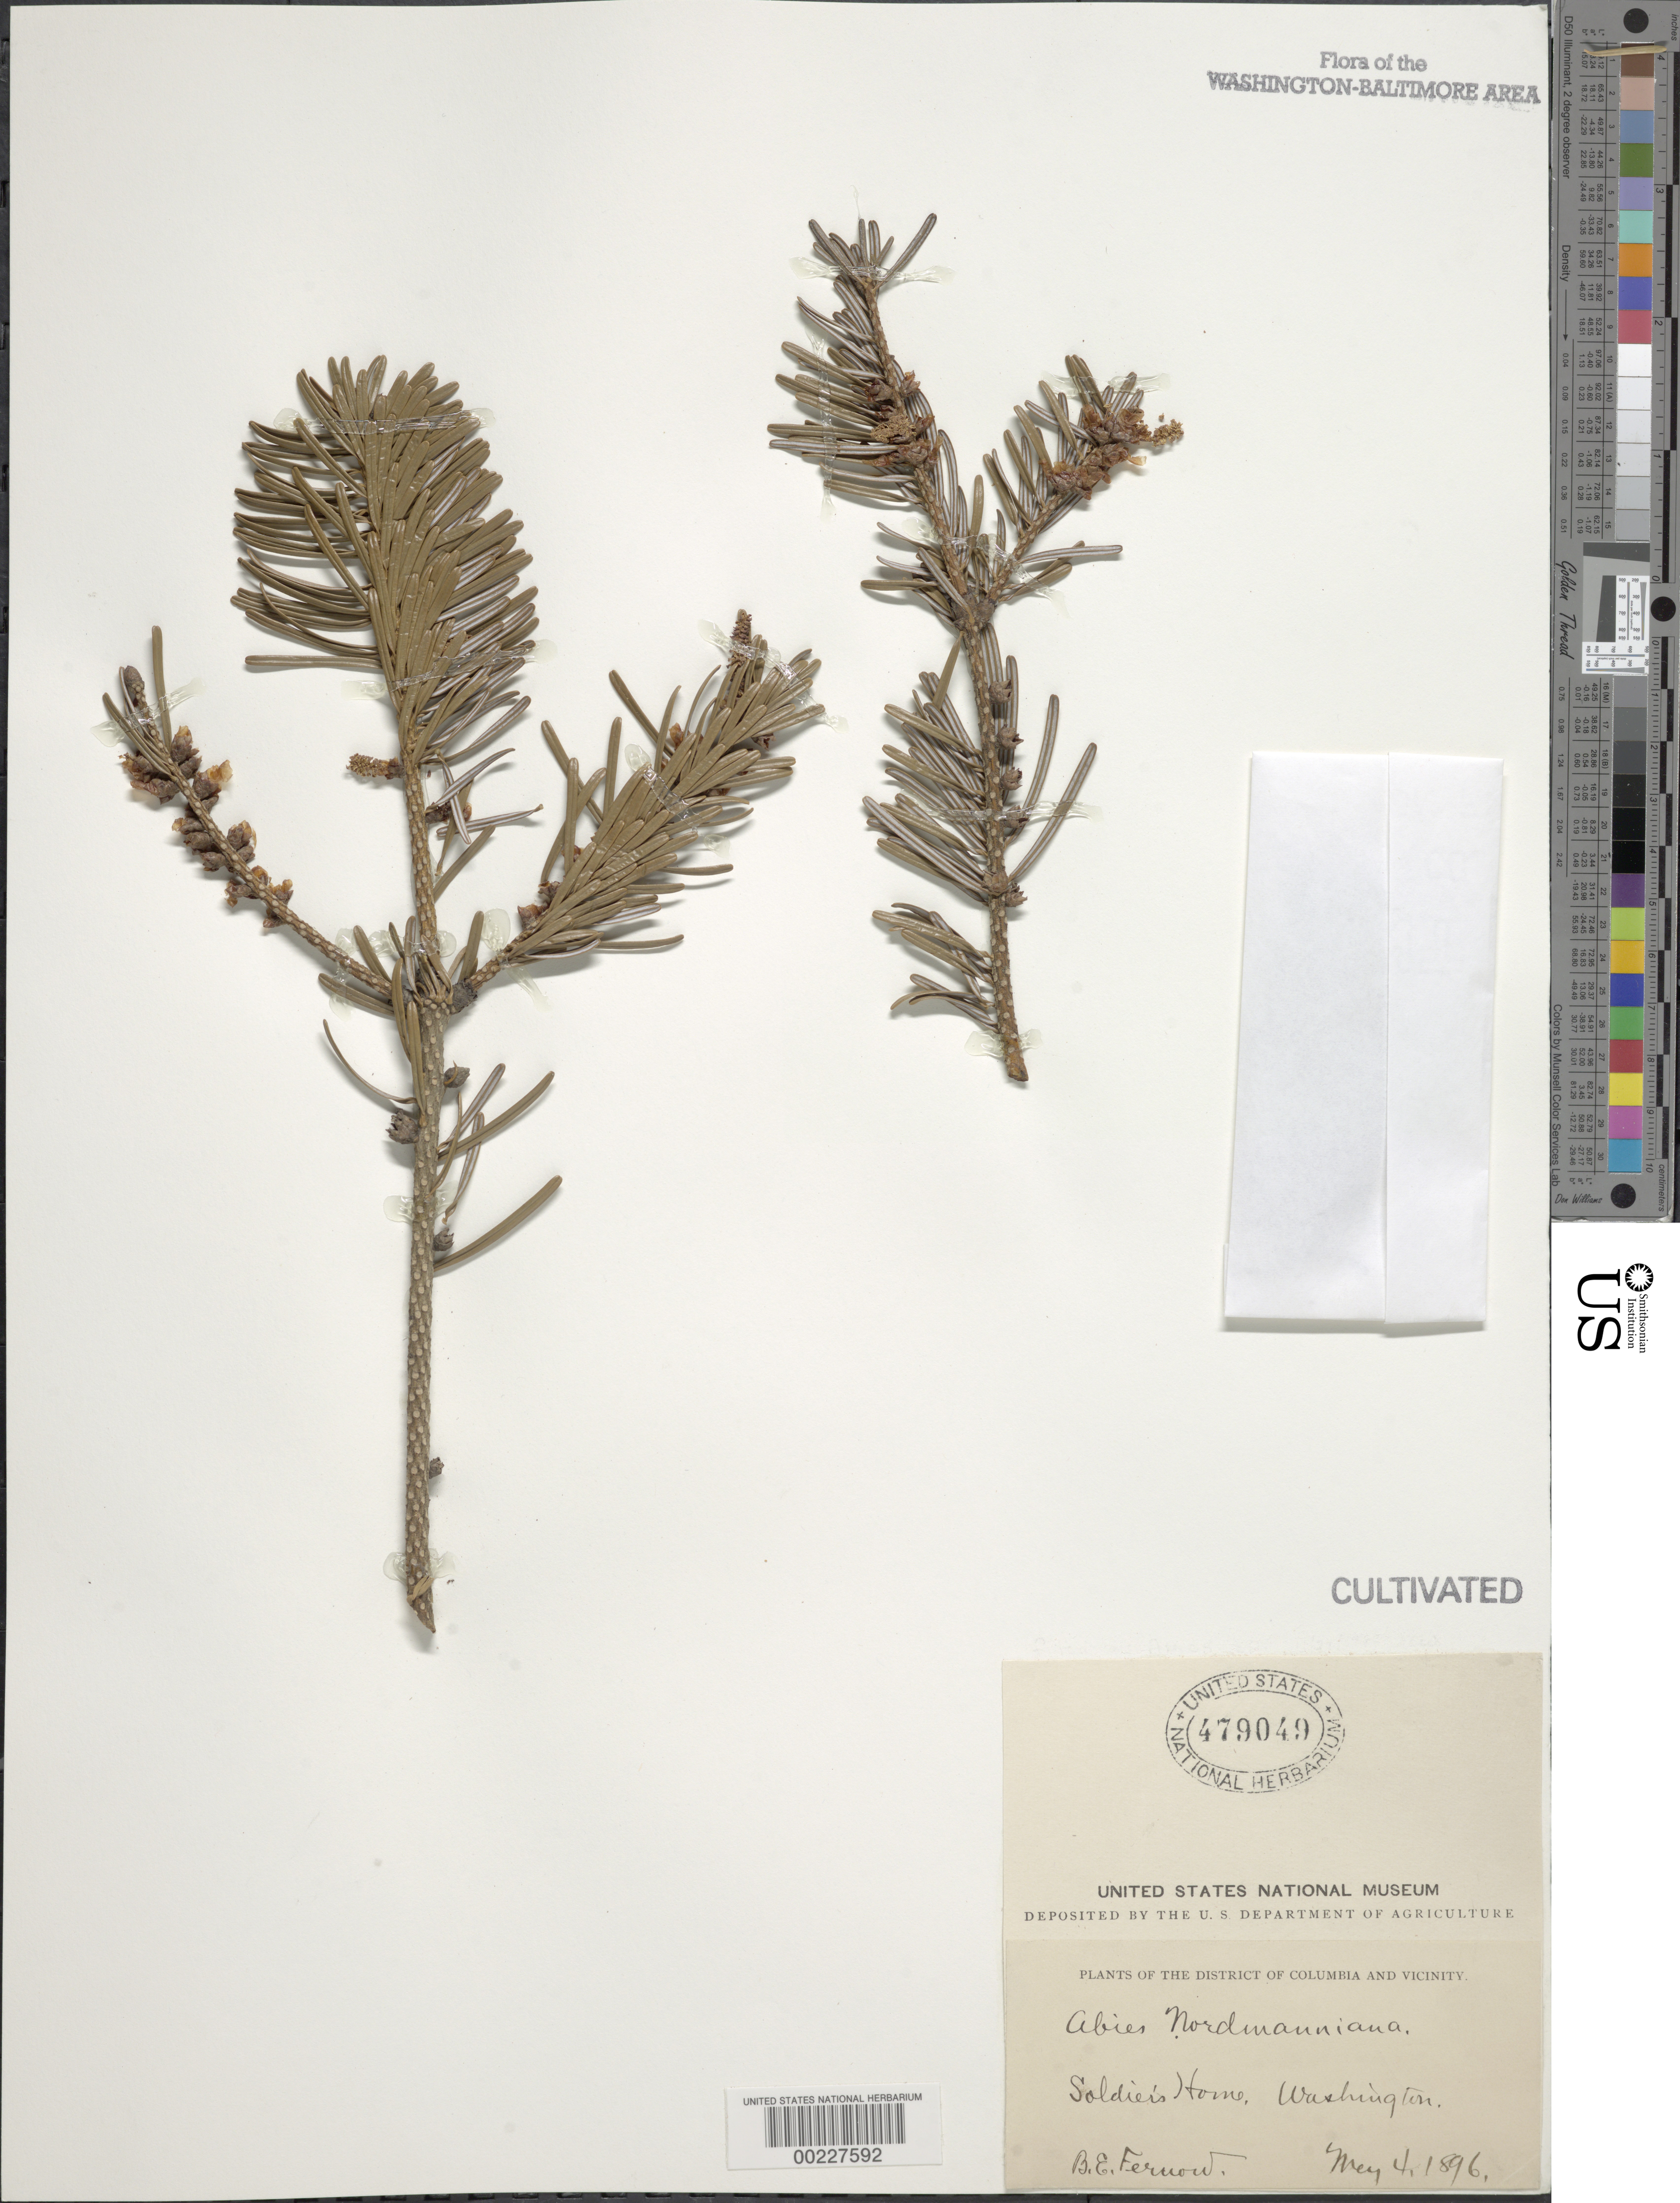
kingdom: Plantae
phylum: Tracheophyta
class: Pinopsida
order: Pinales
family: Pinaceae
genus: Abies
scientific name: Abies nordmanniana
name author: (Steven) Spach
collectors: B. Fernow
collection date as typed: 04 May 1896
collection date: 1896-05-04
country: United States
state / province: District of Columbia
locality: Soldier's Home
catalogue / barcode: US 479049